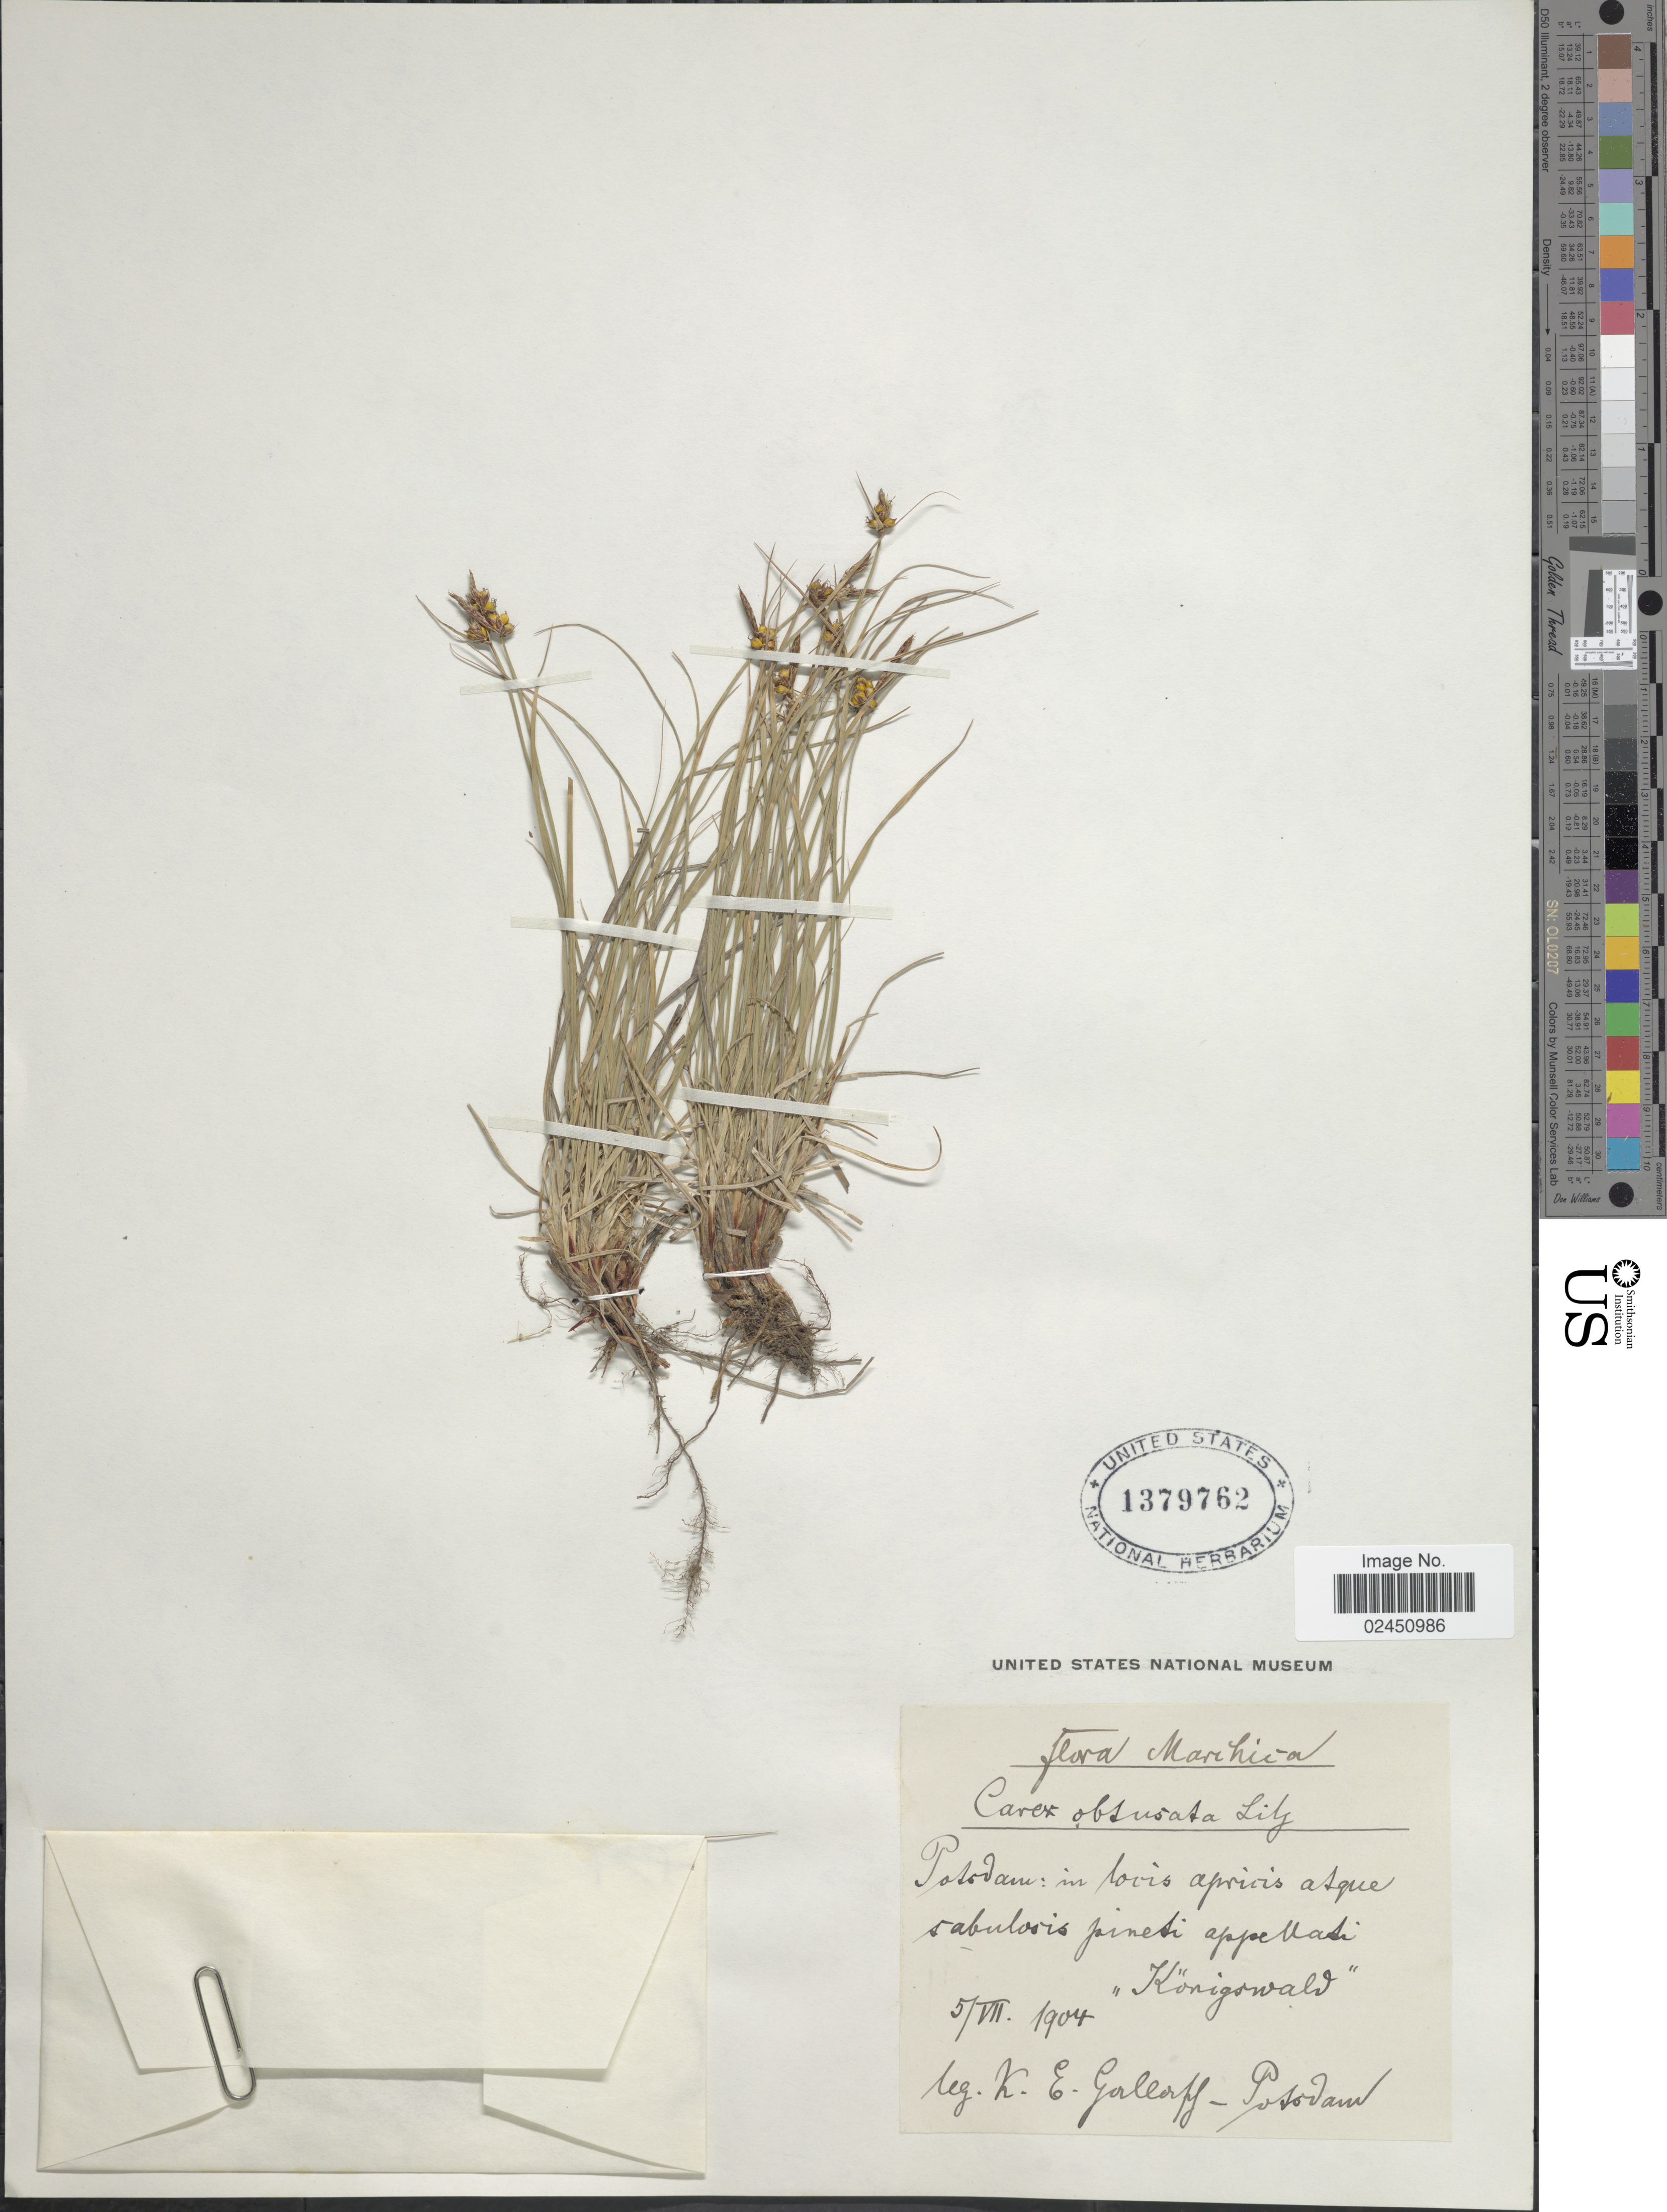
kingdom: Plantae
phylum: Tracheophyta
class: Liliopsida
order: Poales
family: Cyperaceae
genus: Carex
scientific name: Carex obtusata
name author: Lilj.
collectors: K. Gorllorff-Posodam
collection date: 1904-07-05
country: Germany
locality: Marihuca, Potsvan: in locis apricis atue sabuloris pineti appeuati Konigswald [interpreted]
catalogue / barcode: US 1379762